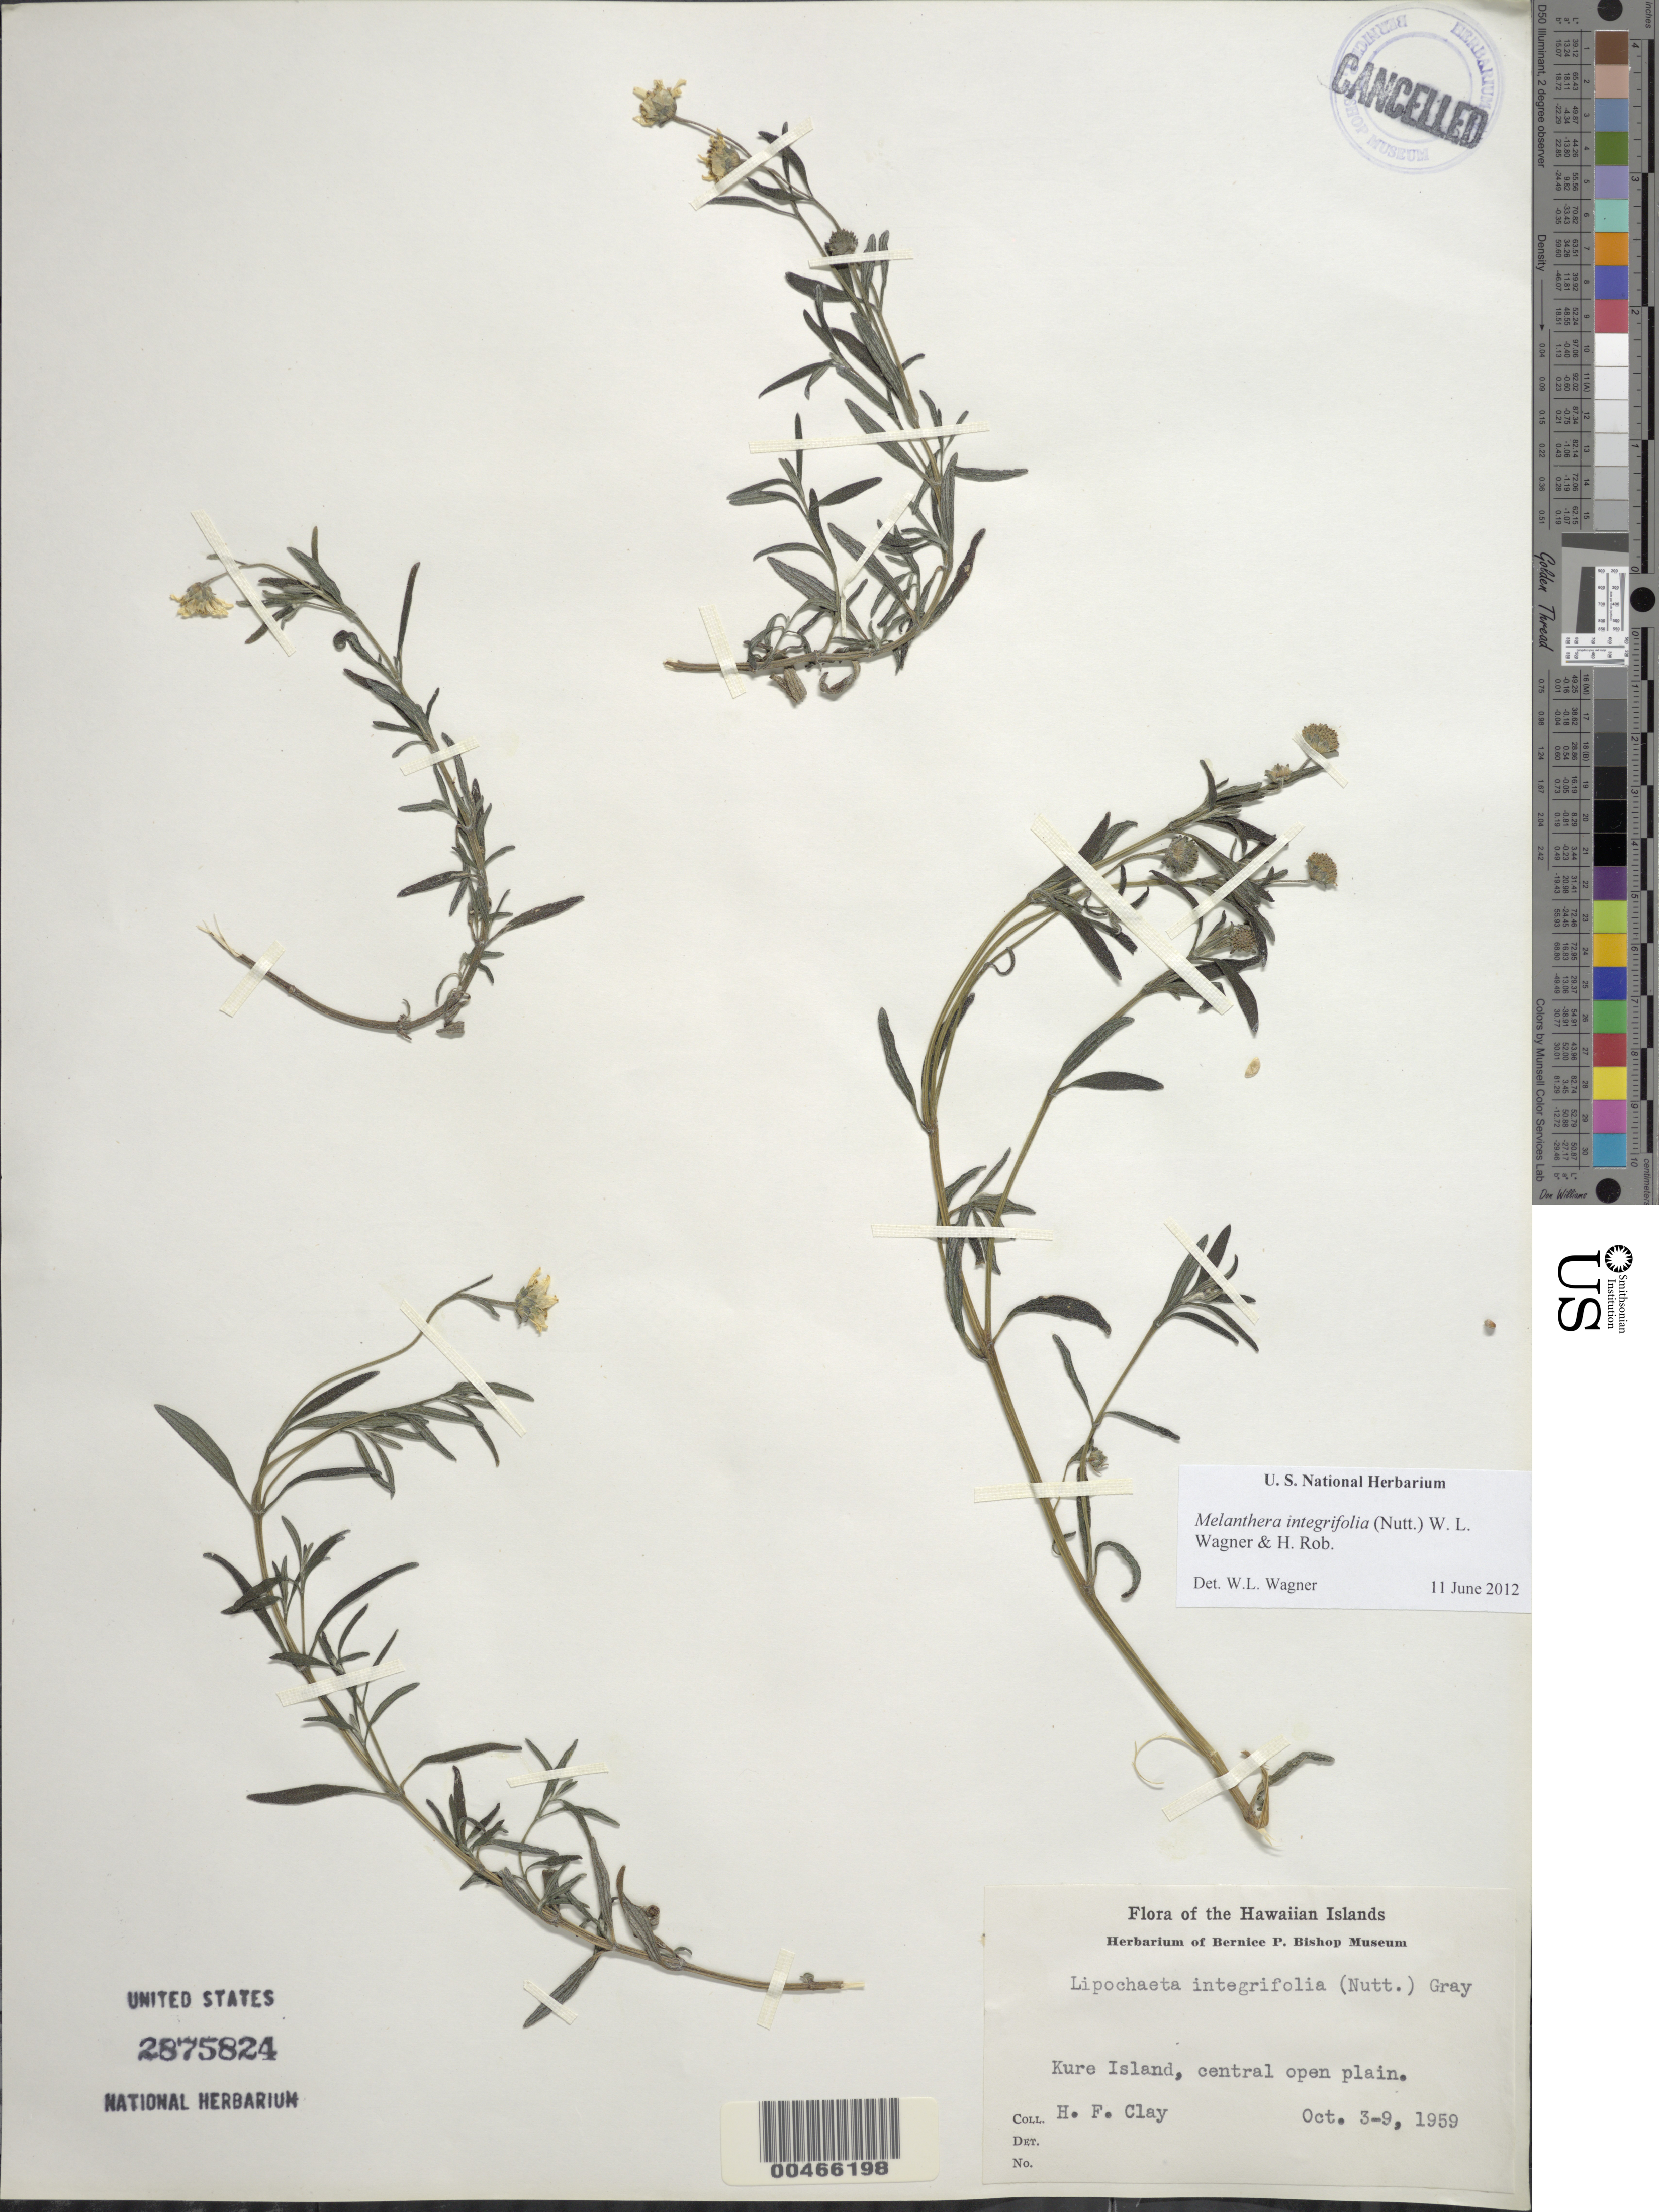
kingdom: Plantae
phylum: Tracheophyta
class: Magnoliopsida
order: Asterales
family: Asteraceae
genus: Wollastonia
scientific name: Wollastonia integrifolia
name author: (Nutt.) Orchard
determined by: Wagner, W. L., (BOT), Smithsonian Institution - National Museum of Natural History (UNITED STATES)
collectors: H. Clay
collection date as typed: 3 Oct 1959 to 9 Oct 1959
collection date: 1959-10-03/1959-10-09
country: United States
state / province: Hawaii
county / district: Honolulu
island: Kure Atoll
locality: central open plain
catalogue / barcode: US 2875824